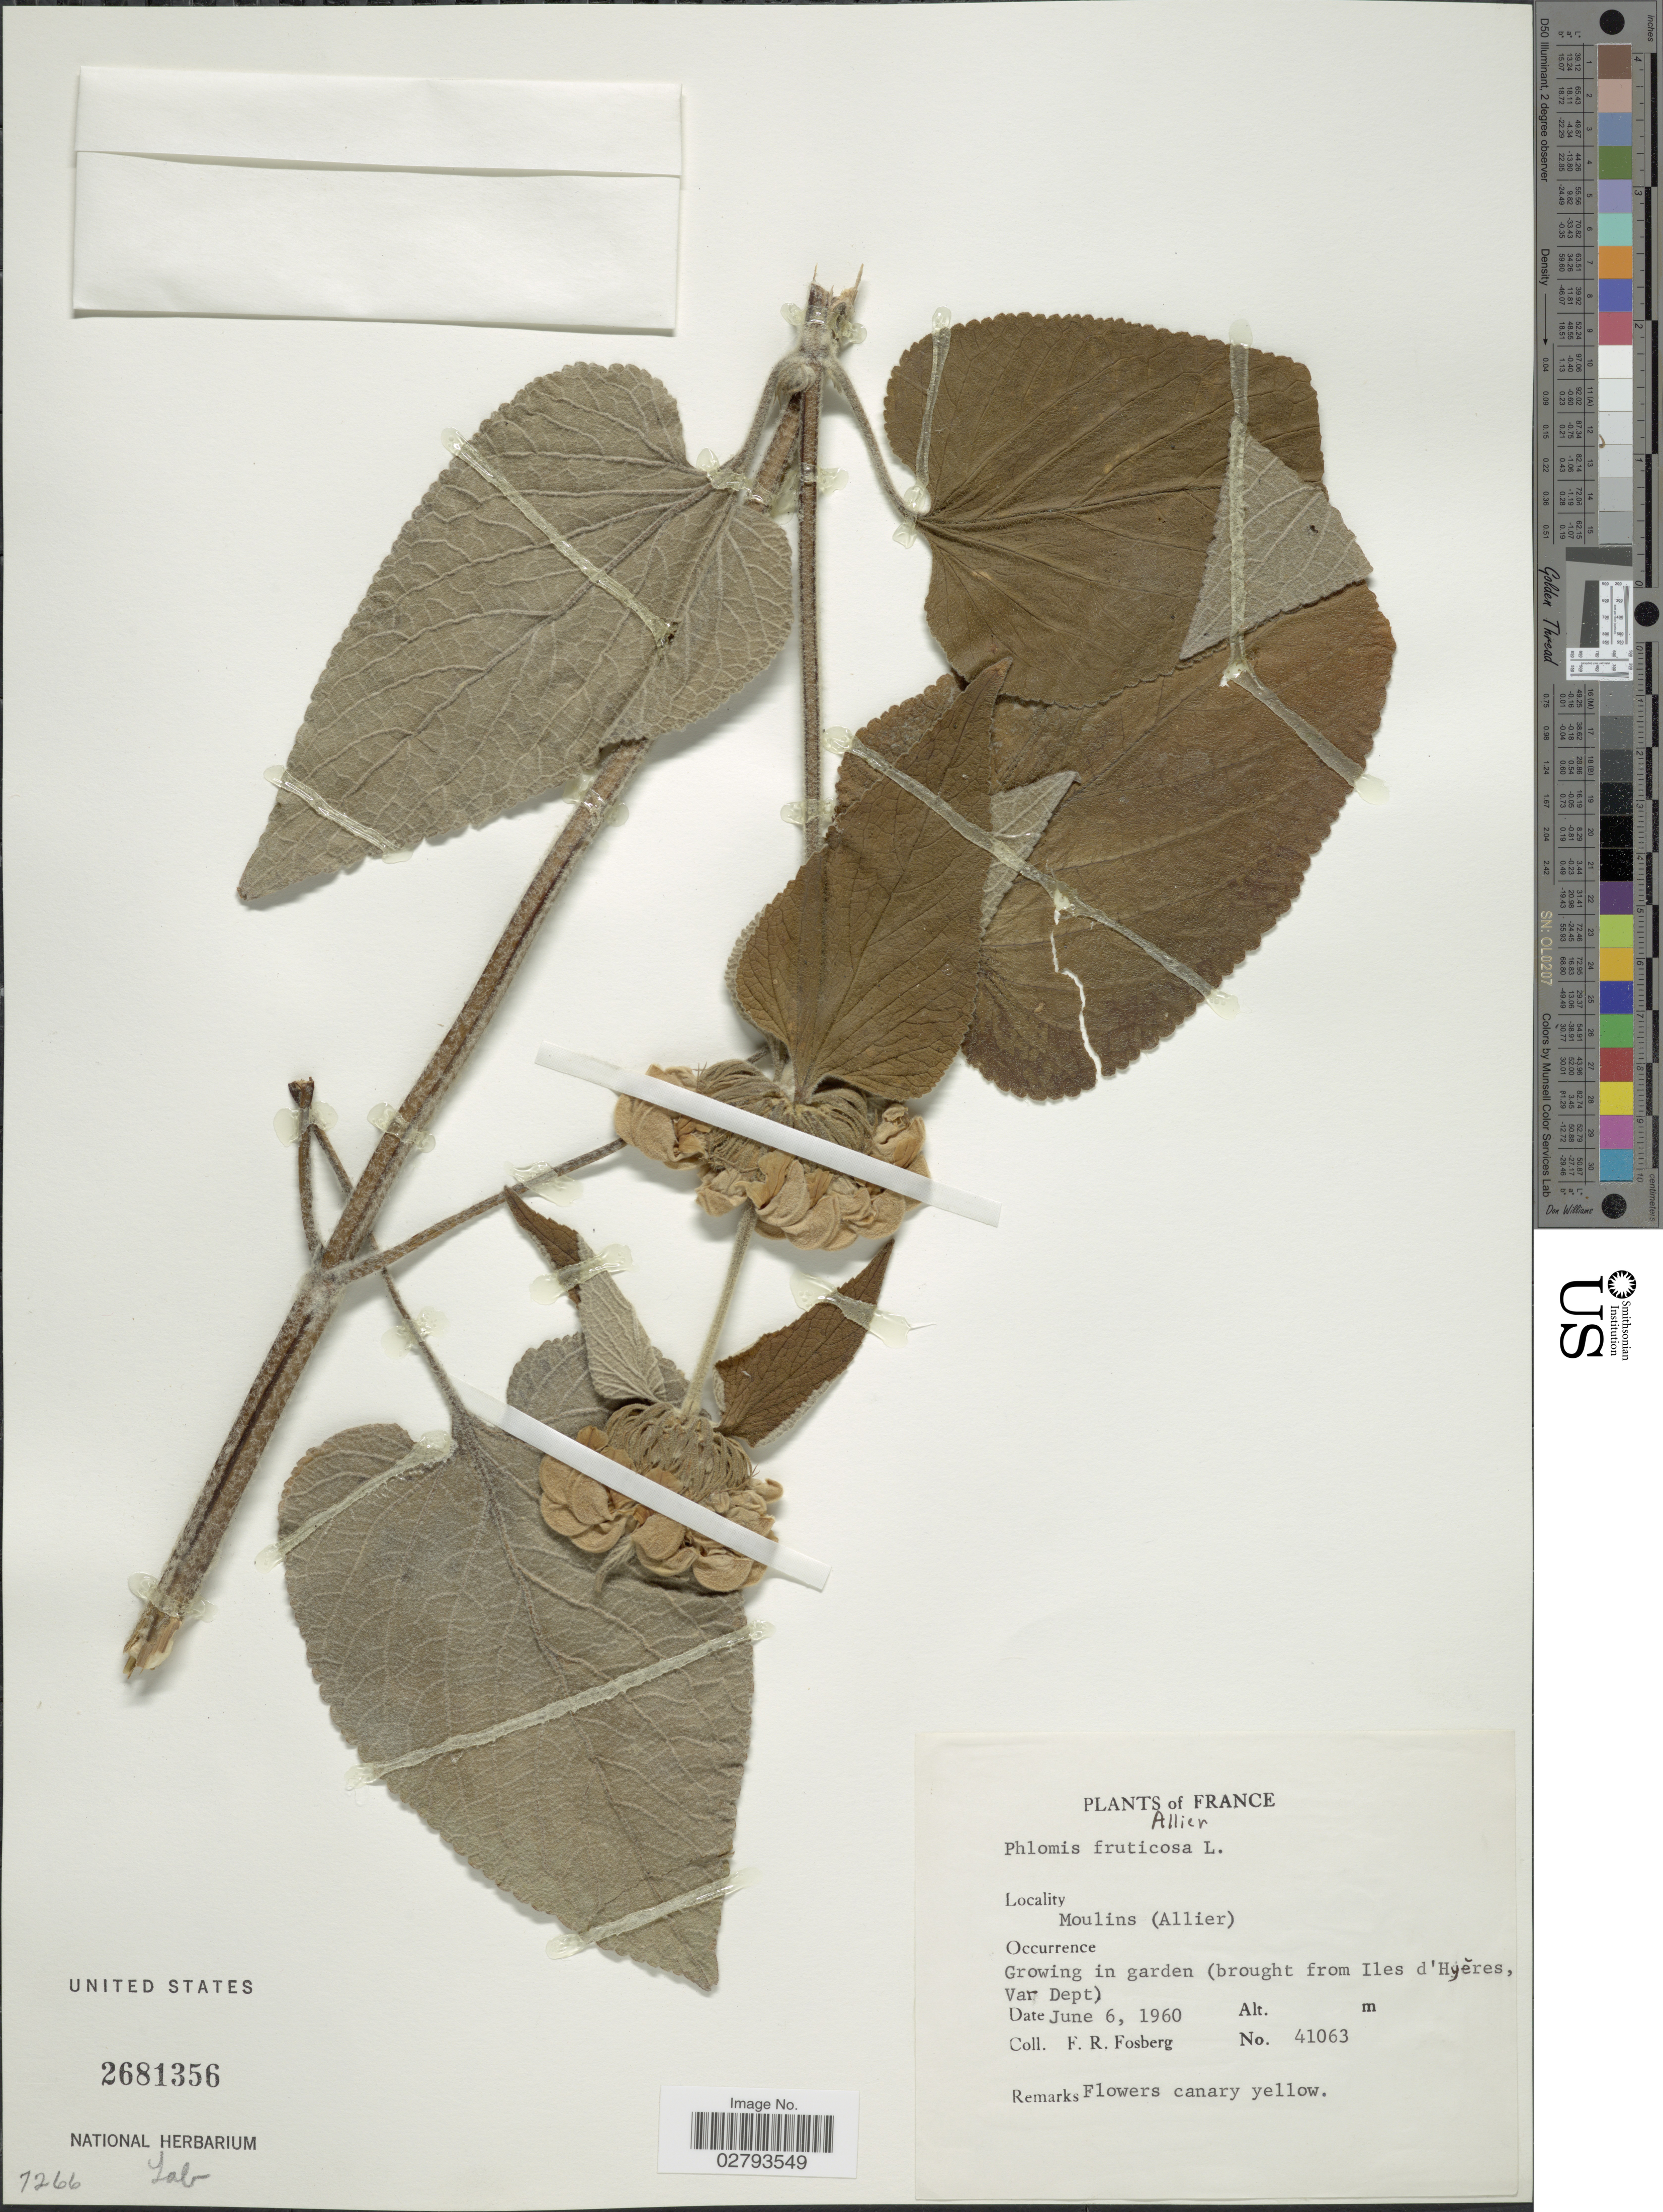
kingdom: Plantae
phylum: Tracheophyta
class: Magnoliopsida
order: Lamiales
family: Lamiaceae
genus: Phlomis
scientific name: Phlomis fruticosa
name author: L.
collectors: F. R. Fosberg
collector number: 41063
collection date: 1960-06-06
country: France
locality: Allier. Growing in garden.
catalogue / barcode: US 2681356